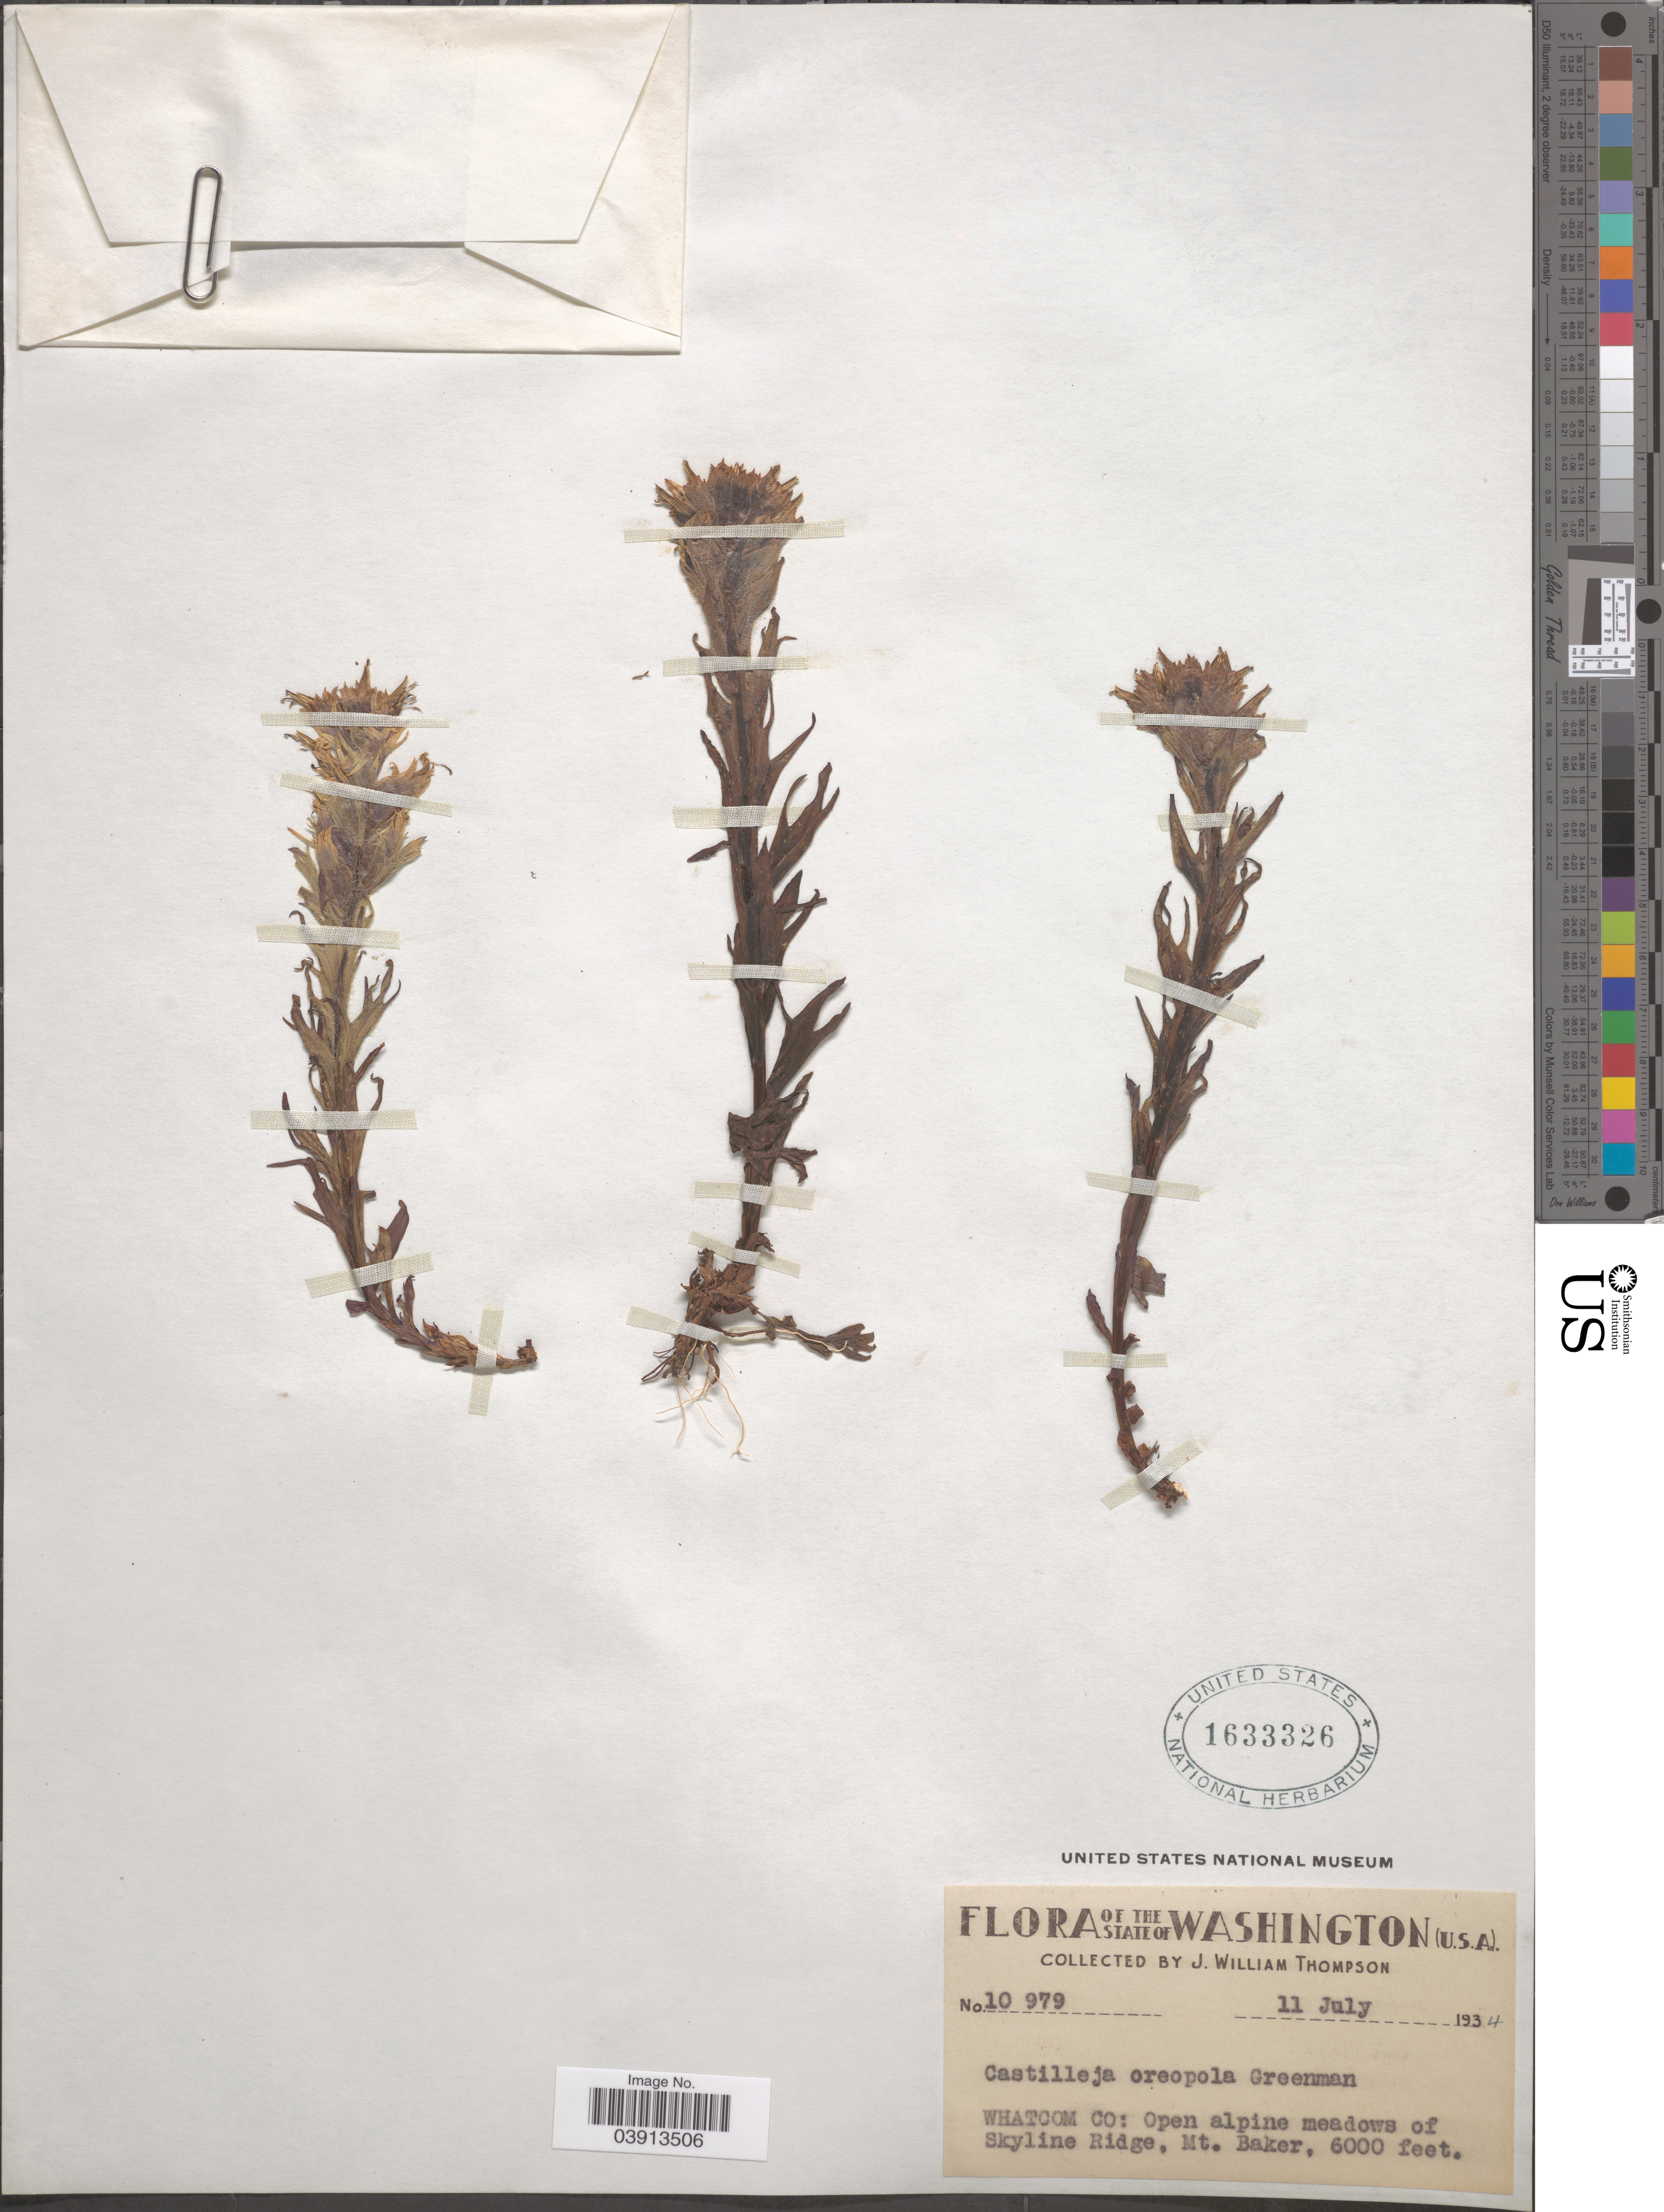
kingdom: Plantae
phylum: Tracheophyta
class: Magnoliopsida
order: Lamiales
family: Orobanchaceae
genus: Castilleja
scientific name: Castilleja parviflora var. albida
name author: (Pennell) Ownbey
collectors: J. W. Thompson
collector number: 10979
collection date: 1934-07-11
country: United States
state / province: Washington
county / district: Whitman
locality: Whatcom Co: Open alpine meadows of Skyline Ridge, Mt. Baker.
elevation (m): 1829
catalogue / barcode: US 1633326